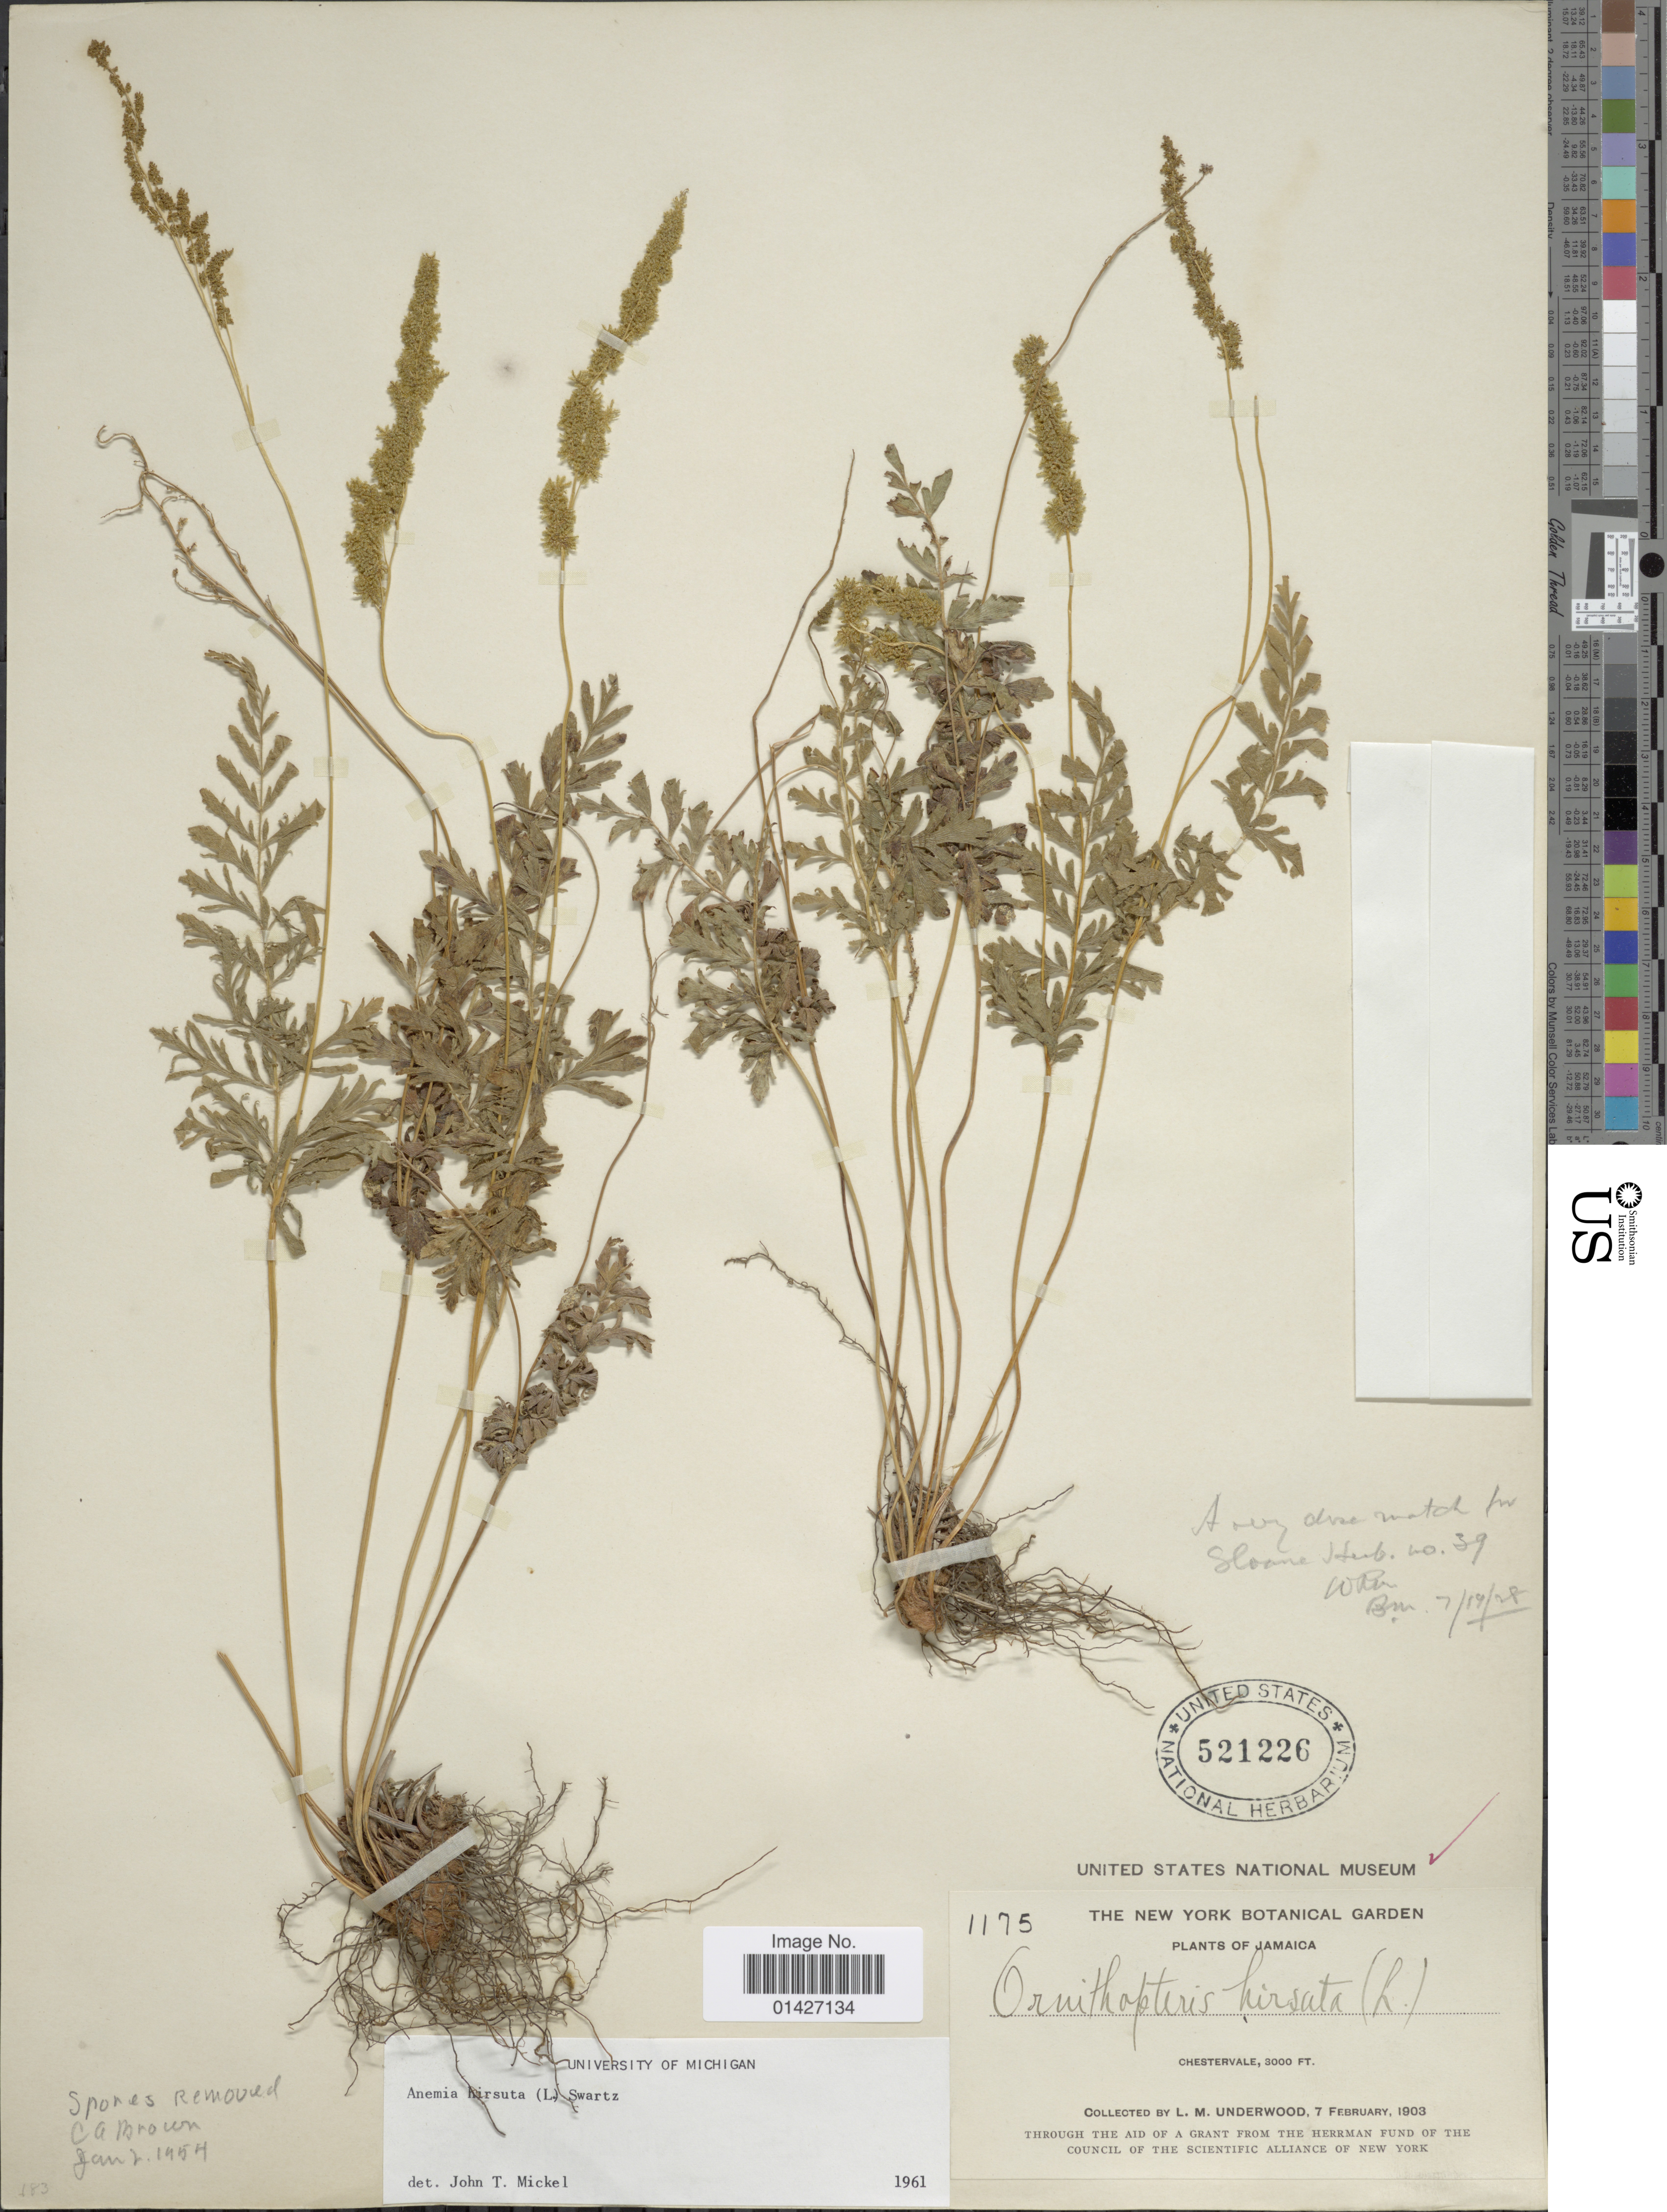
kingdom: Plantae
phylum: Tracheophyta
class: Polypodiopsida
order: Schizaeales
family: Anemiaceae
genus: Anemia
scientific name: Anemia hirsuta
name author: (L.) Sw.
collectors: L. M. Underwood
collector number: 1175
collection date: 1903-02-07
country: Jamaica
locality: Chestervale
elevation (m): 914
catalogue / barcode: US 521226